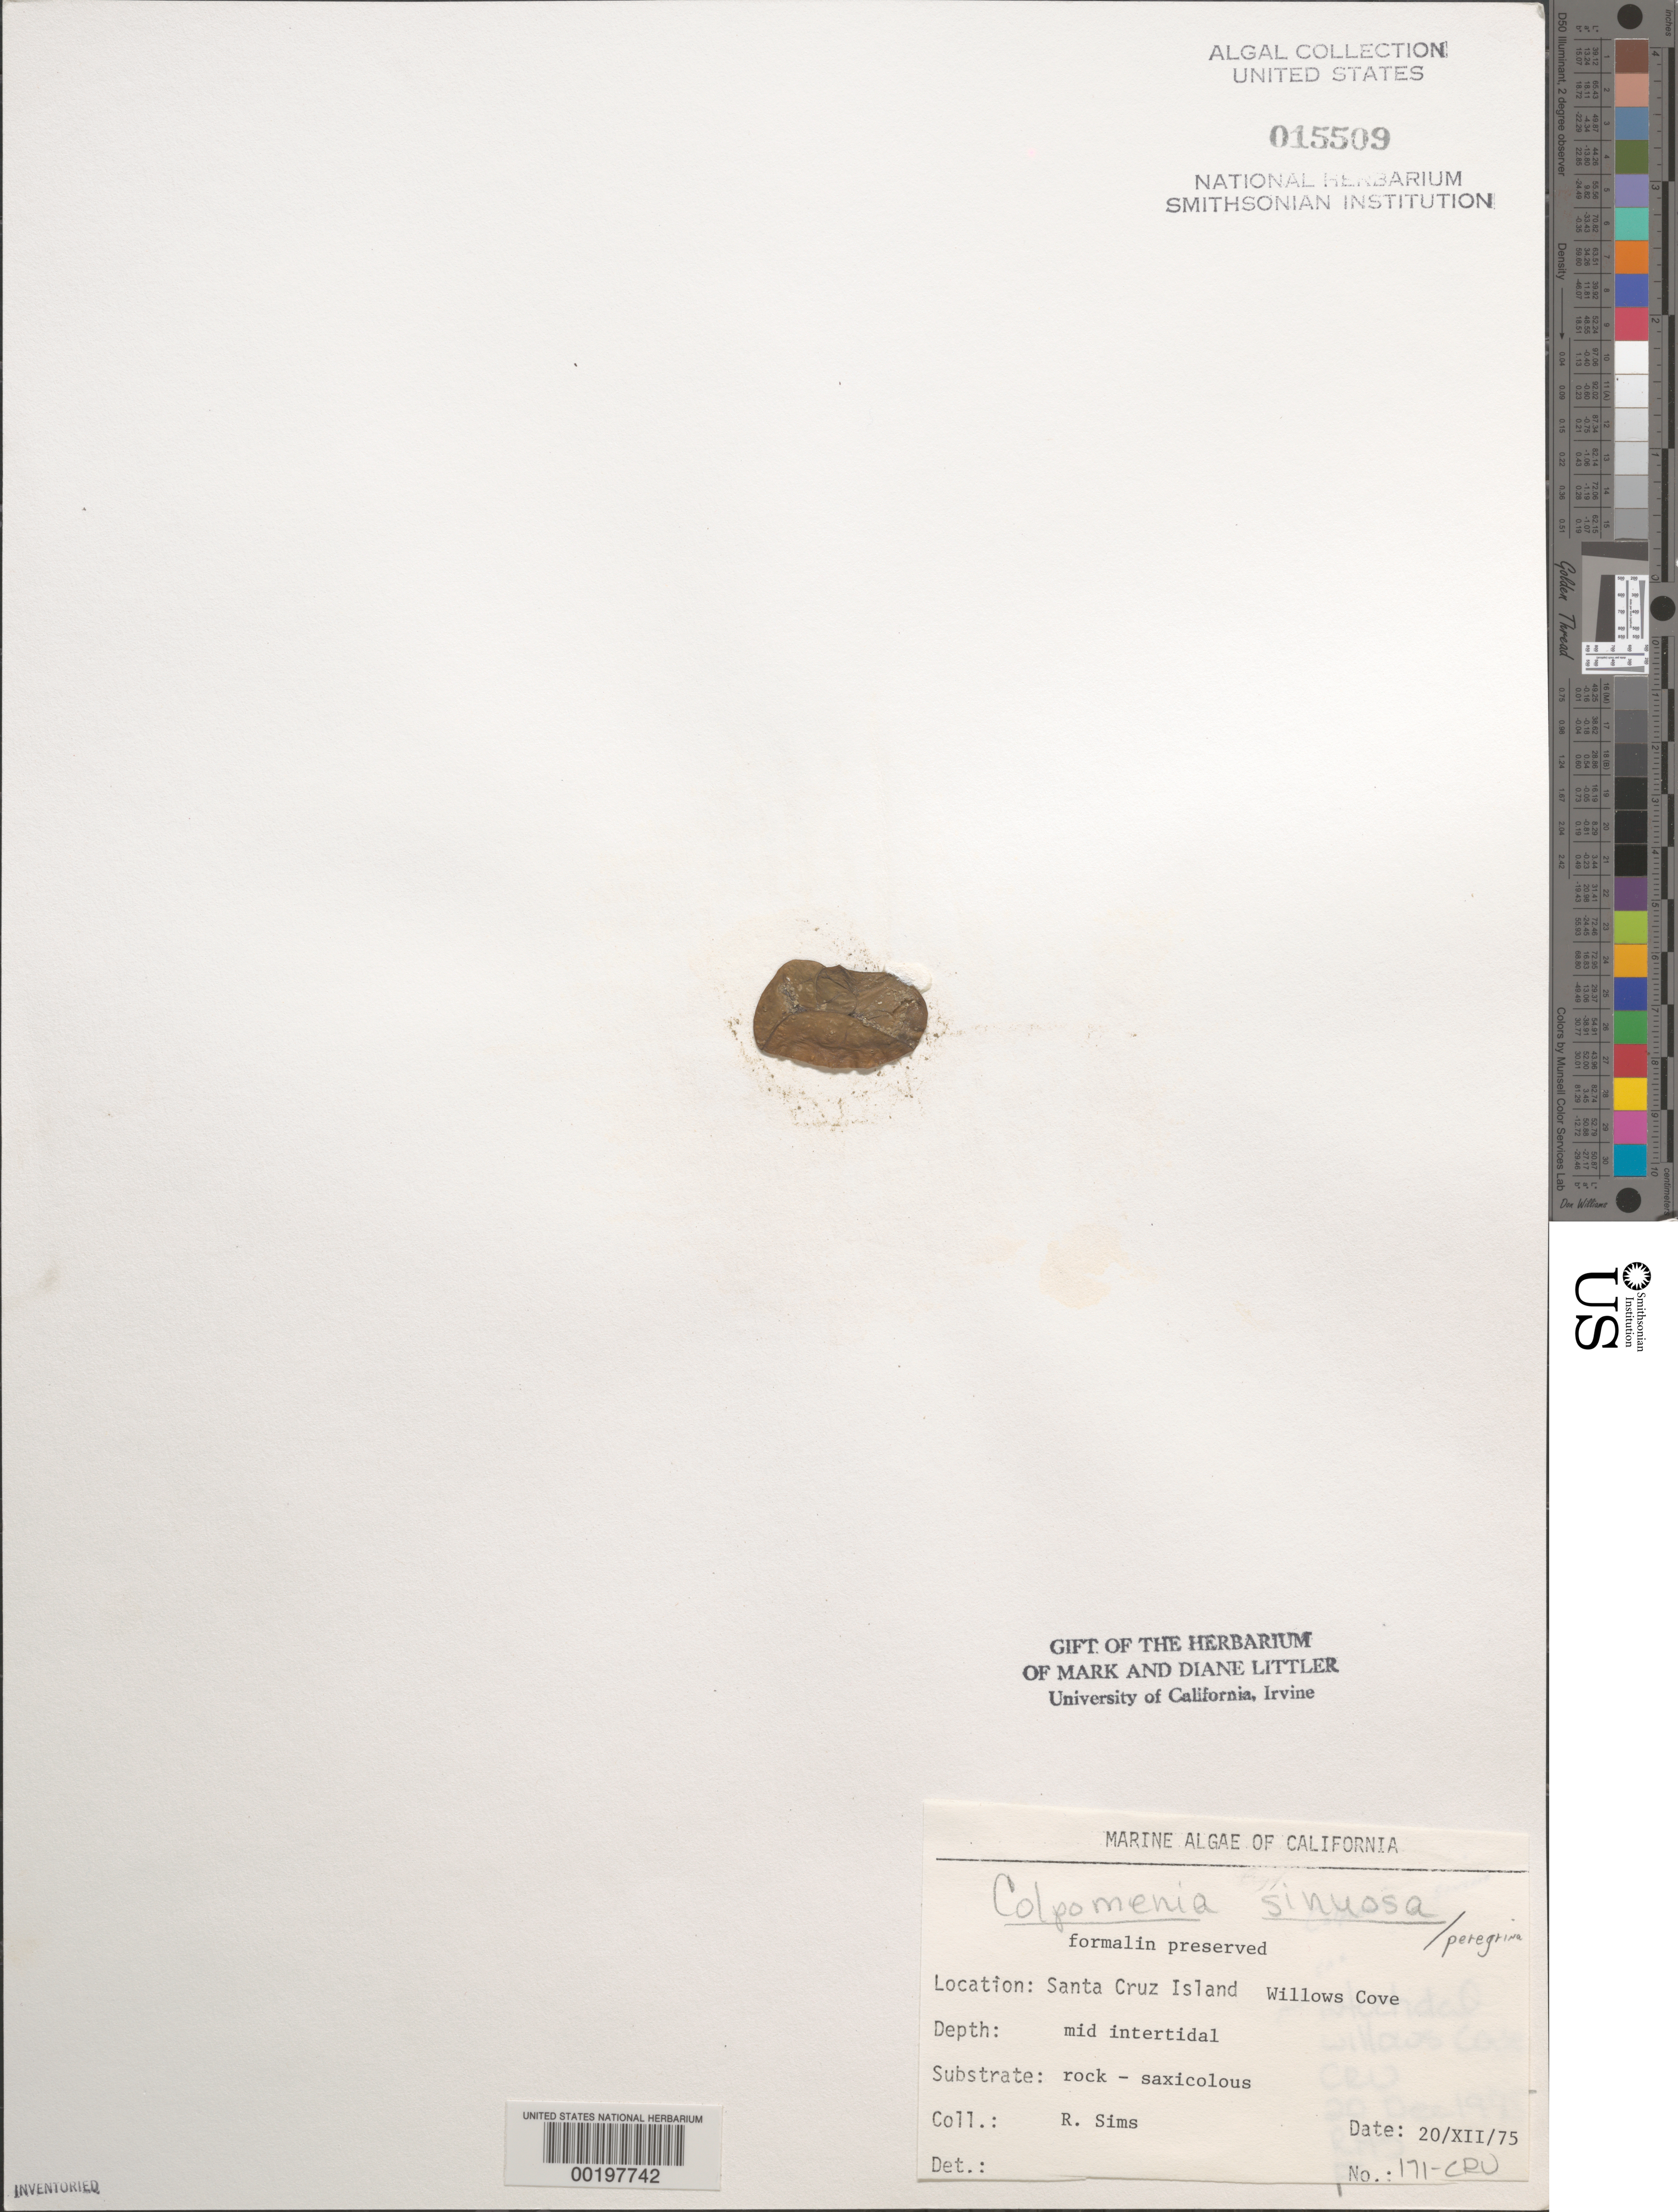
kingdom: Chromista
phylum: Ochrophyta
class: Phaeophyceae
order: Scytosiphonales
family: Scytosiphonaceae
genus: Colpomenia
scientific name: Colpomenia sinuosa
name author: (K. Mert. ex Roth) Derbes & Solier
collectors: R. H. Sims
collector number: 171-cru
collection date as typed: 20 Dec 1975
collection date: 1975-12-20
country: United States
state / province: California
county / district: Santa Barbara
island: Santa Cruz Island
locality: Willows Cove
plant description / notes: BLM-SOCALBIGHT Rocky Intertidal Survey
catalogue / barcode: US 15509